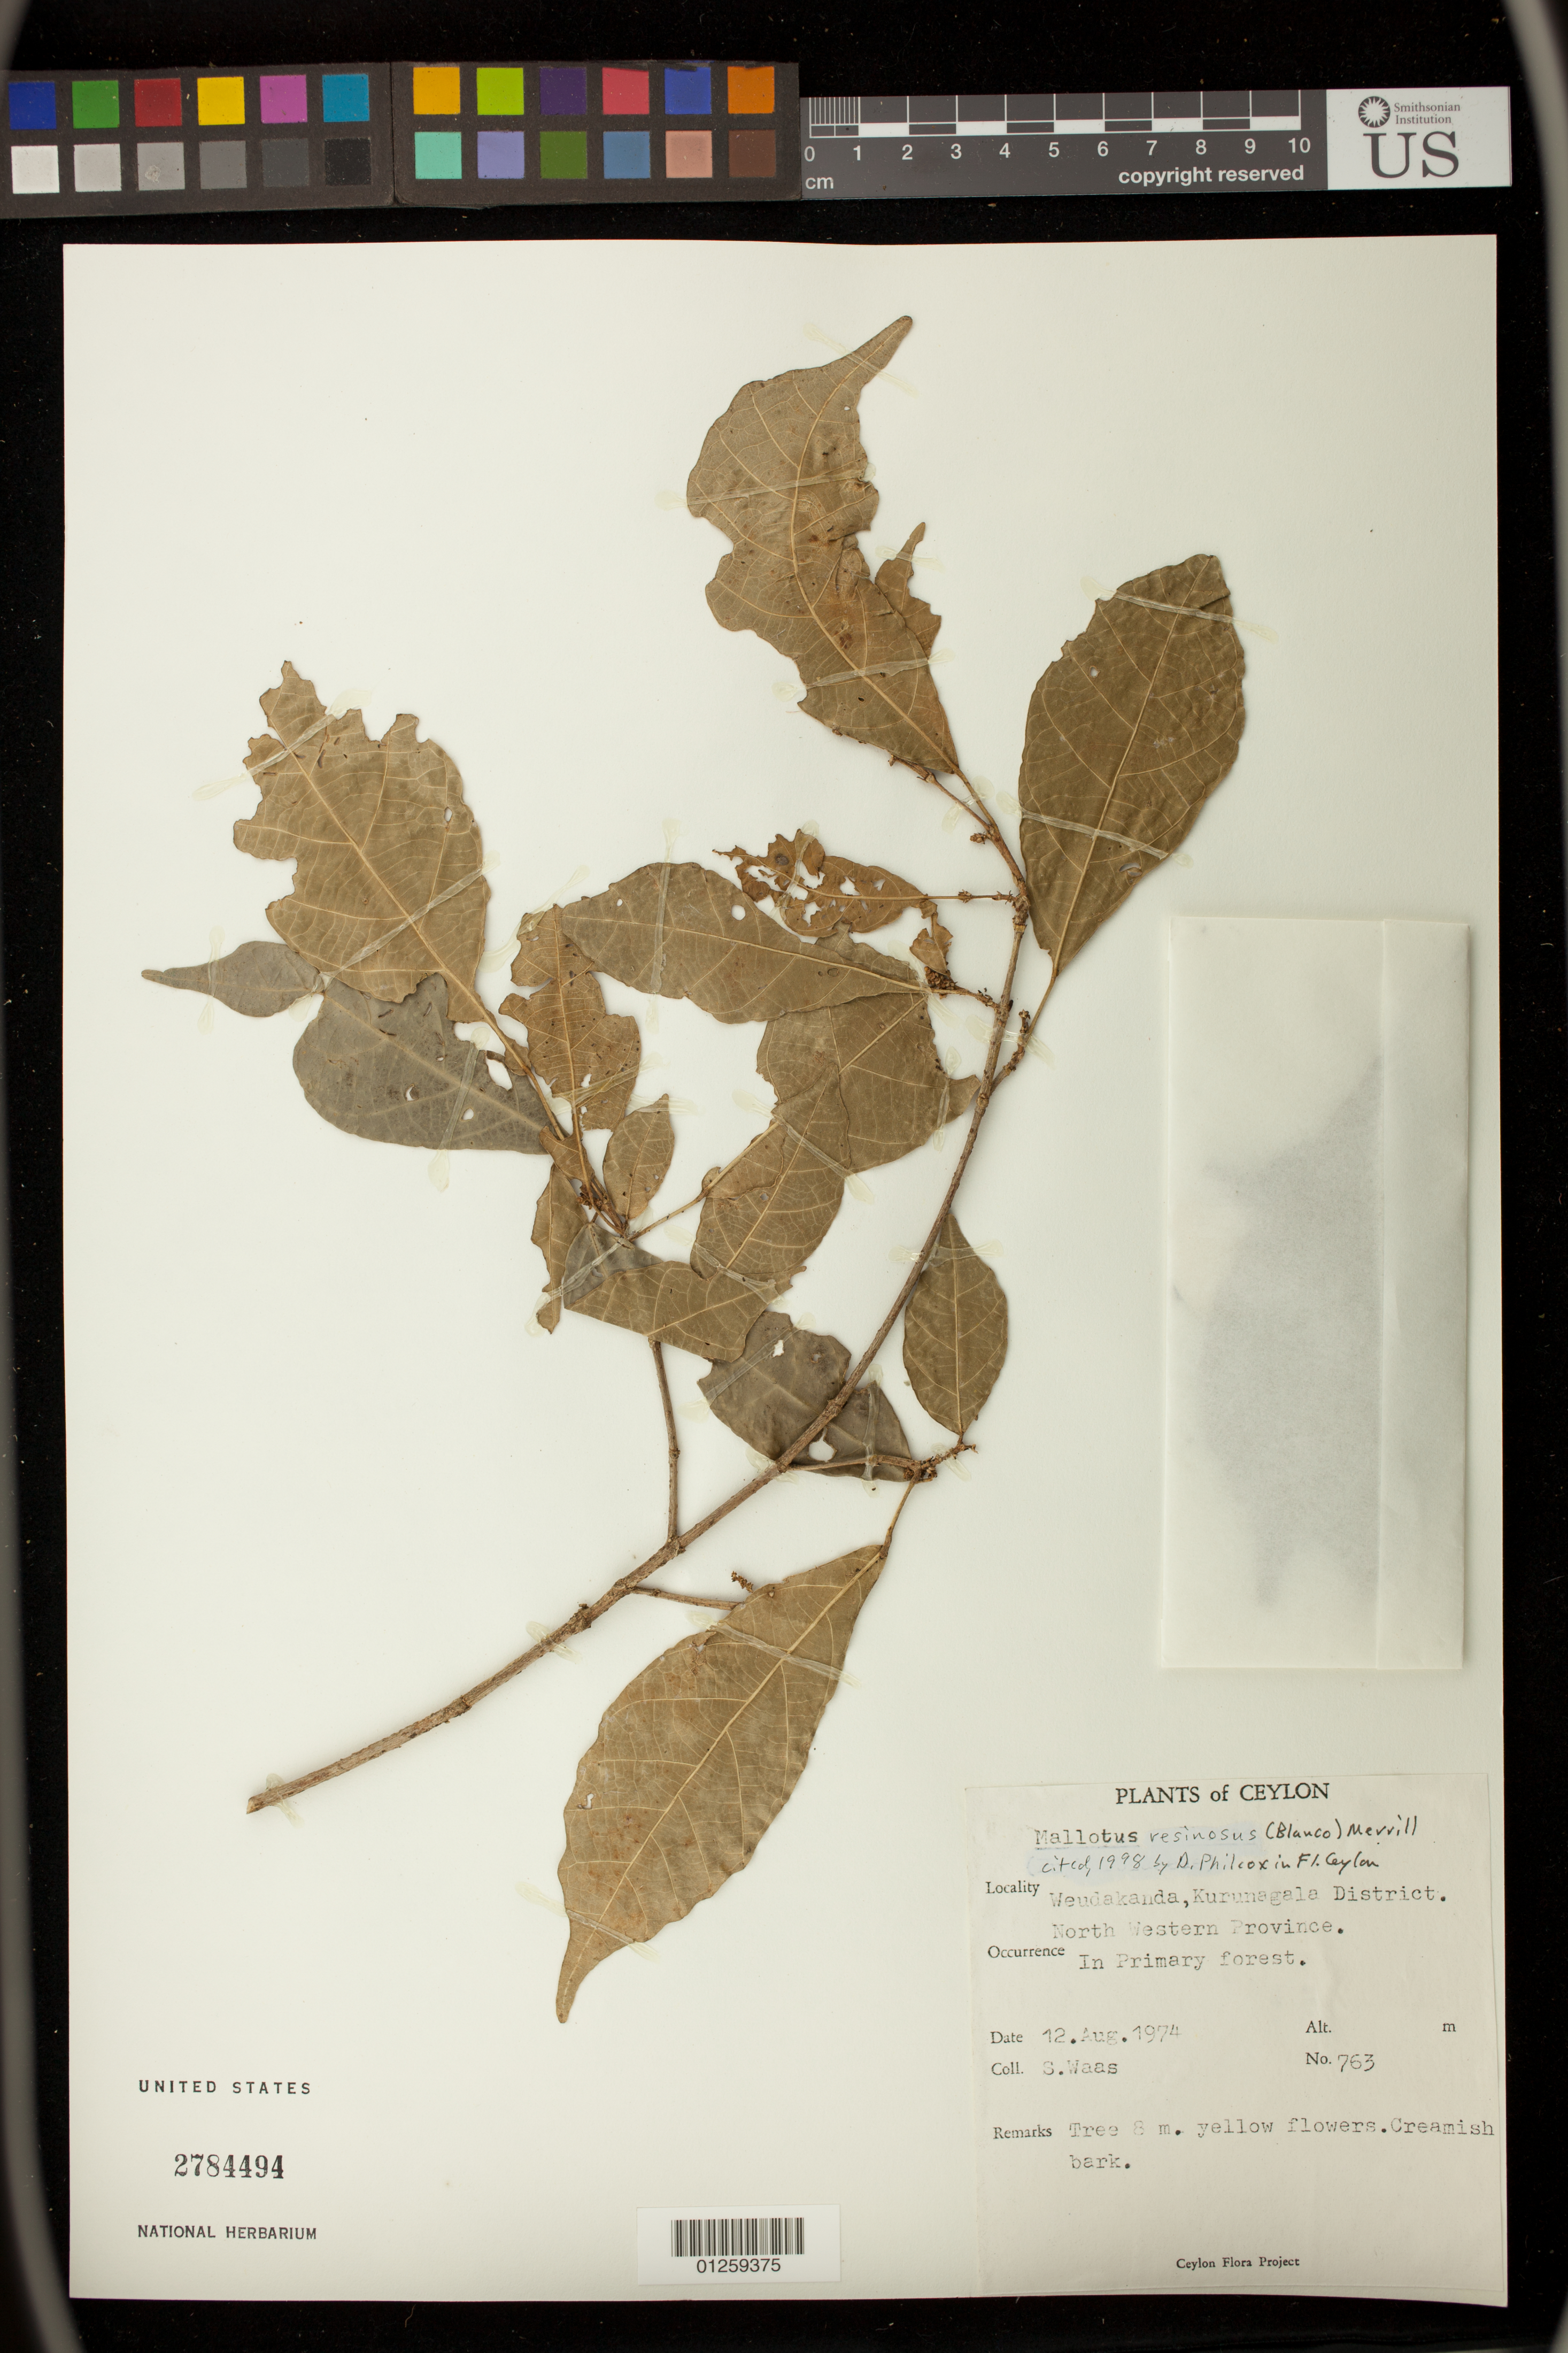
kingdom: Plantae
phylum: Tracheophyta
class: Magnoliopsida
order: Malpighiales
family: Euphorbiaceae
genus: Mallotus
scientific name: Mallotus resinosus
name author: (Blanco) Merr.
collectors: S. Waas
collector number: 763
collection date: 1974-08-12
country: Sri Lanka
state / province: North Western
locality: Weudakanda, Kurunagala District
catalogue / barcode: US 2784494